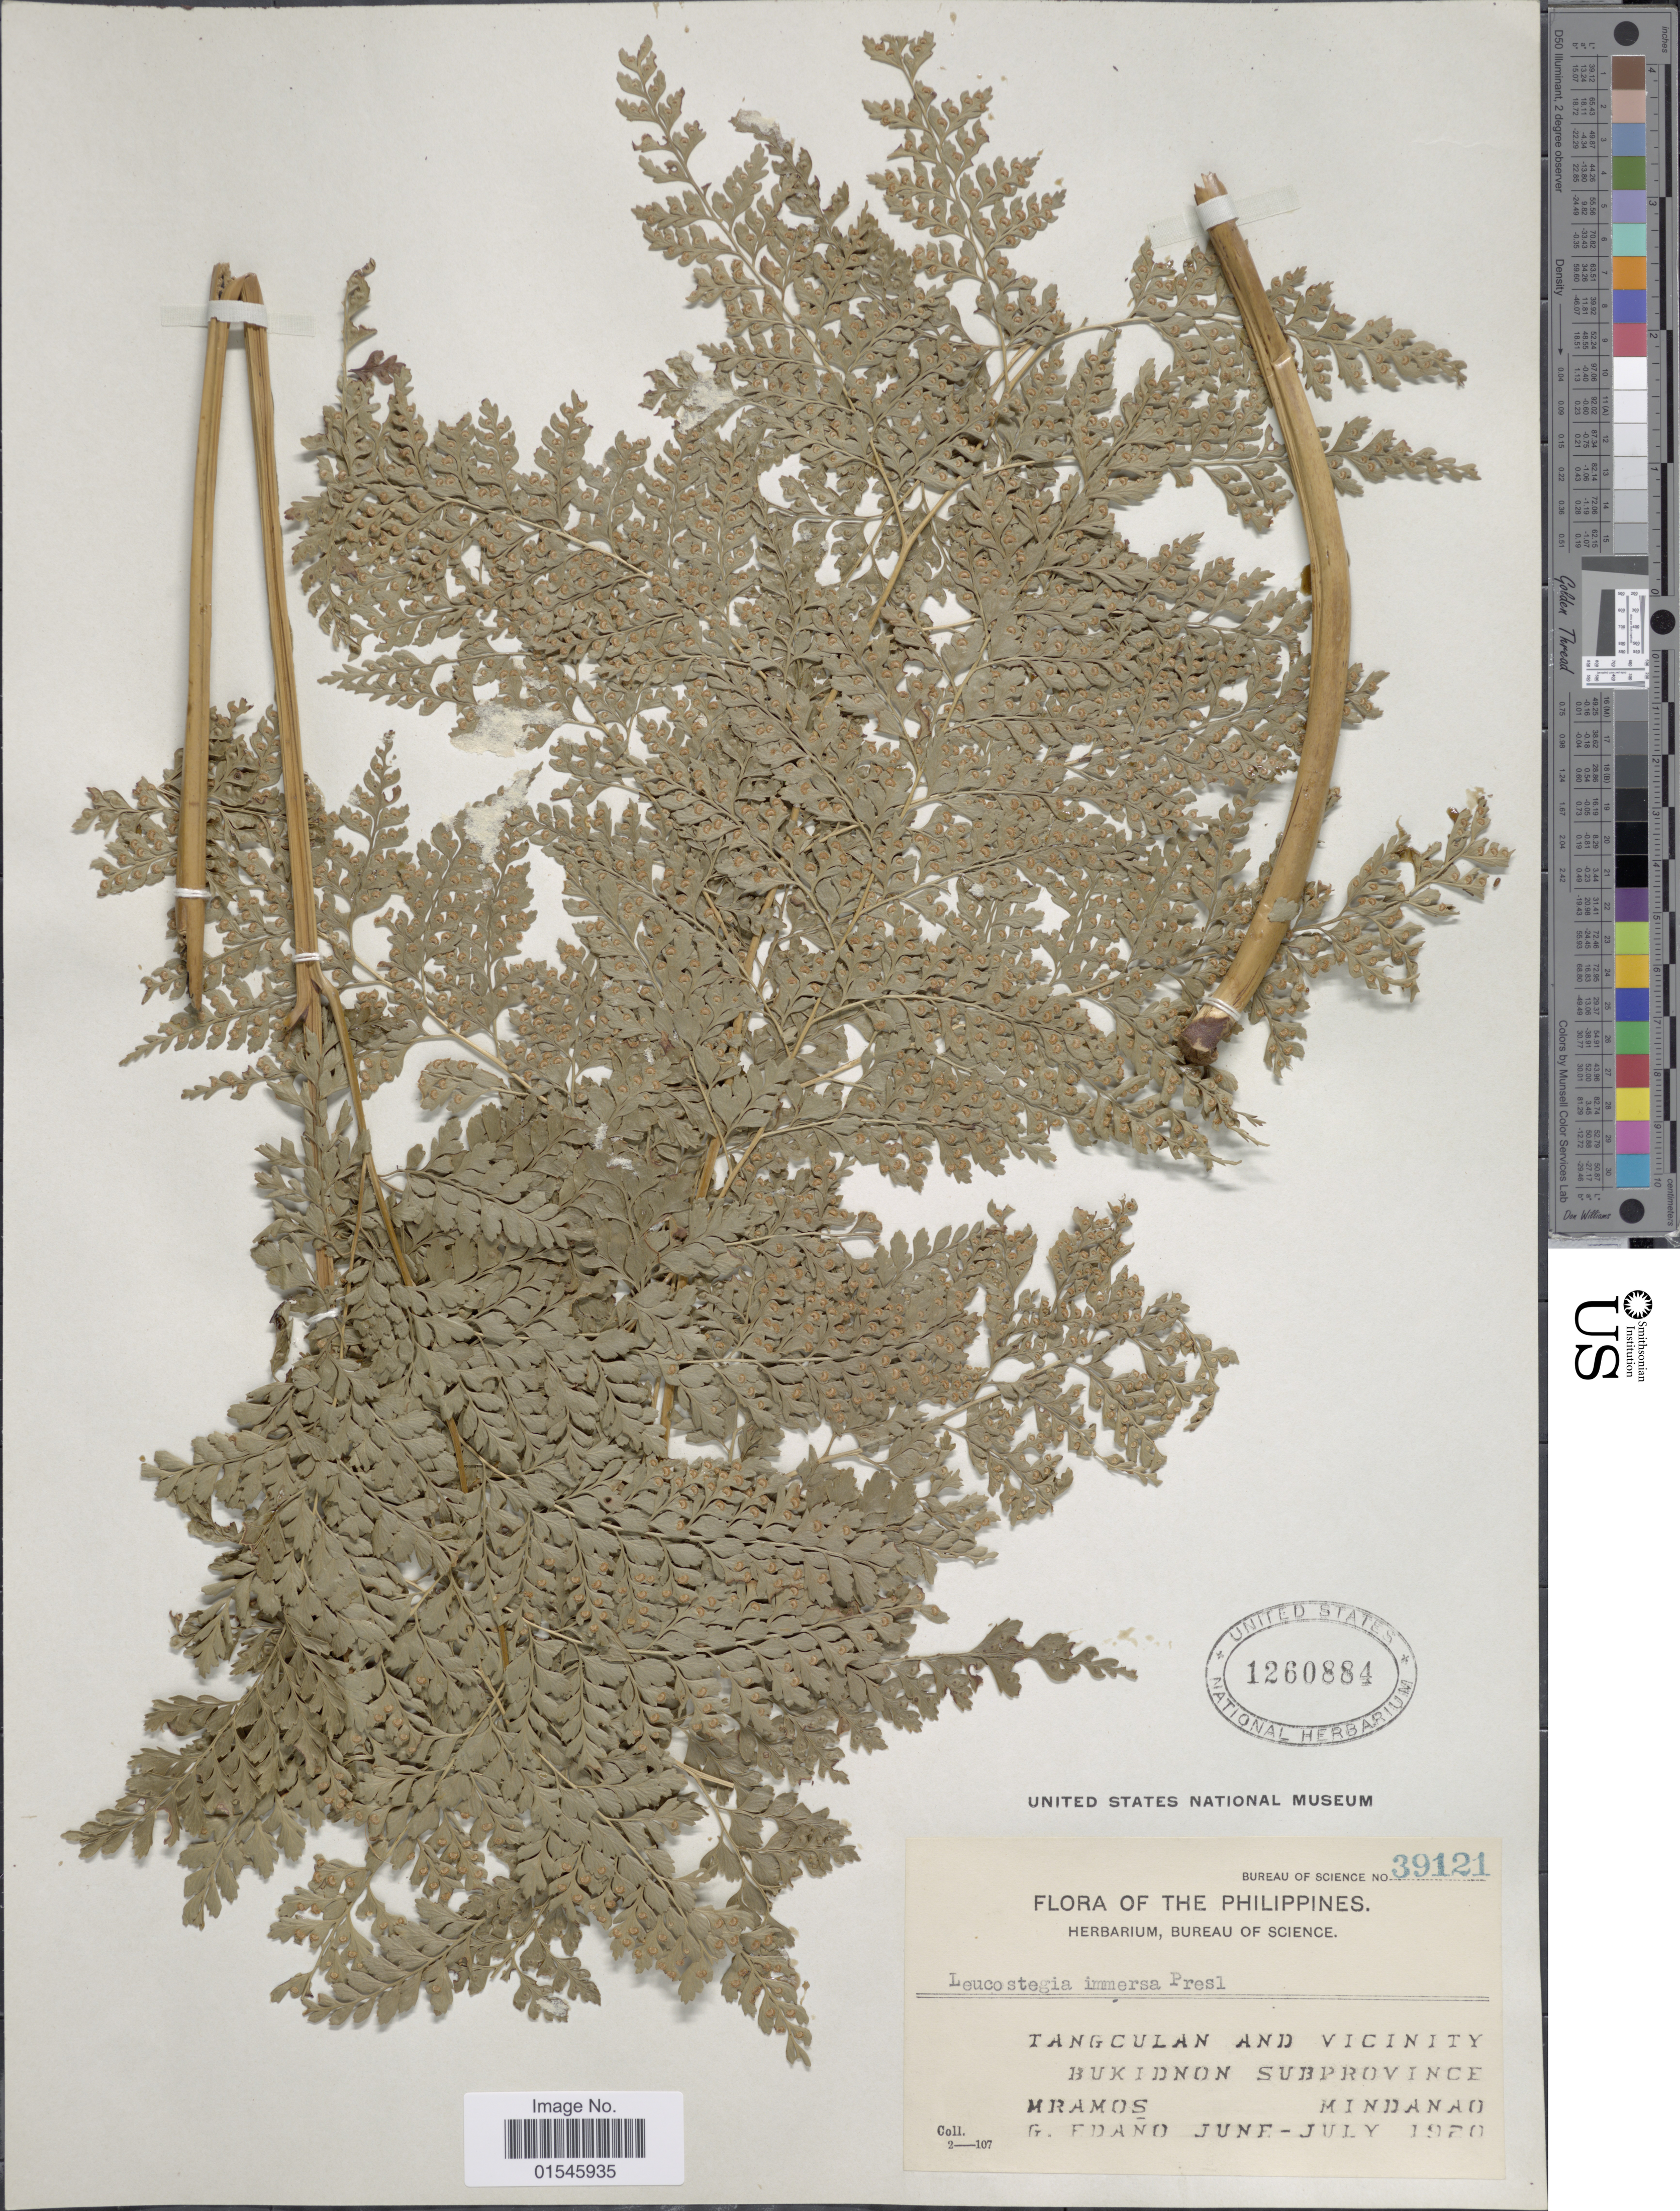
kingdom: Plantae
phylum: Tracheophyta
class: Polypodiopsida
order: Polypodiales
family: Hypodematiaceae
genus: Leucostegia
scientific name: Leucostegia truncata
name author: (D. Don) Fraser-Jenk.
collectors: M. Ramos & G. E. Edaño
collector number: Bureau of Science 39121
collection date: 1920-06/1920-07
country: Philippines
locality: Tangculan and vicinity Bukidnon Subprovince Mindanao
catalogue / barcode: US 1260884